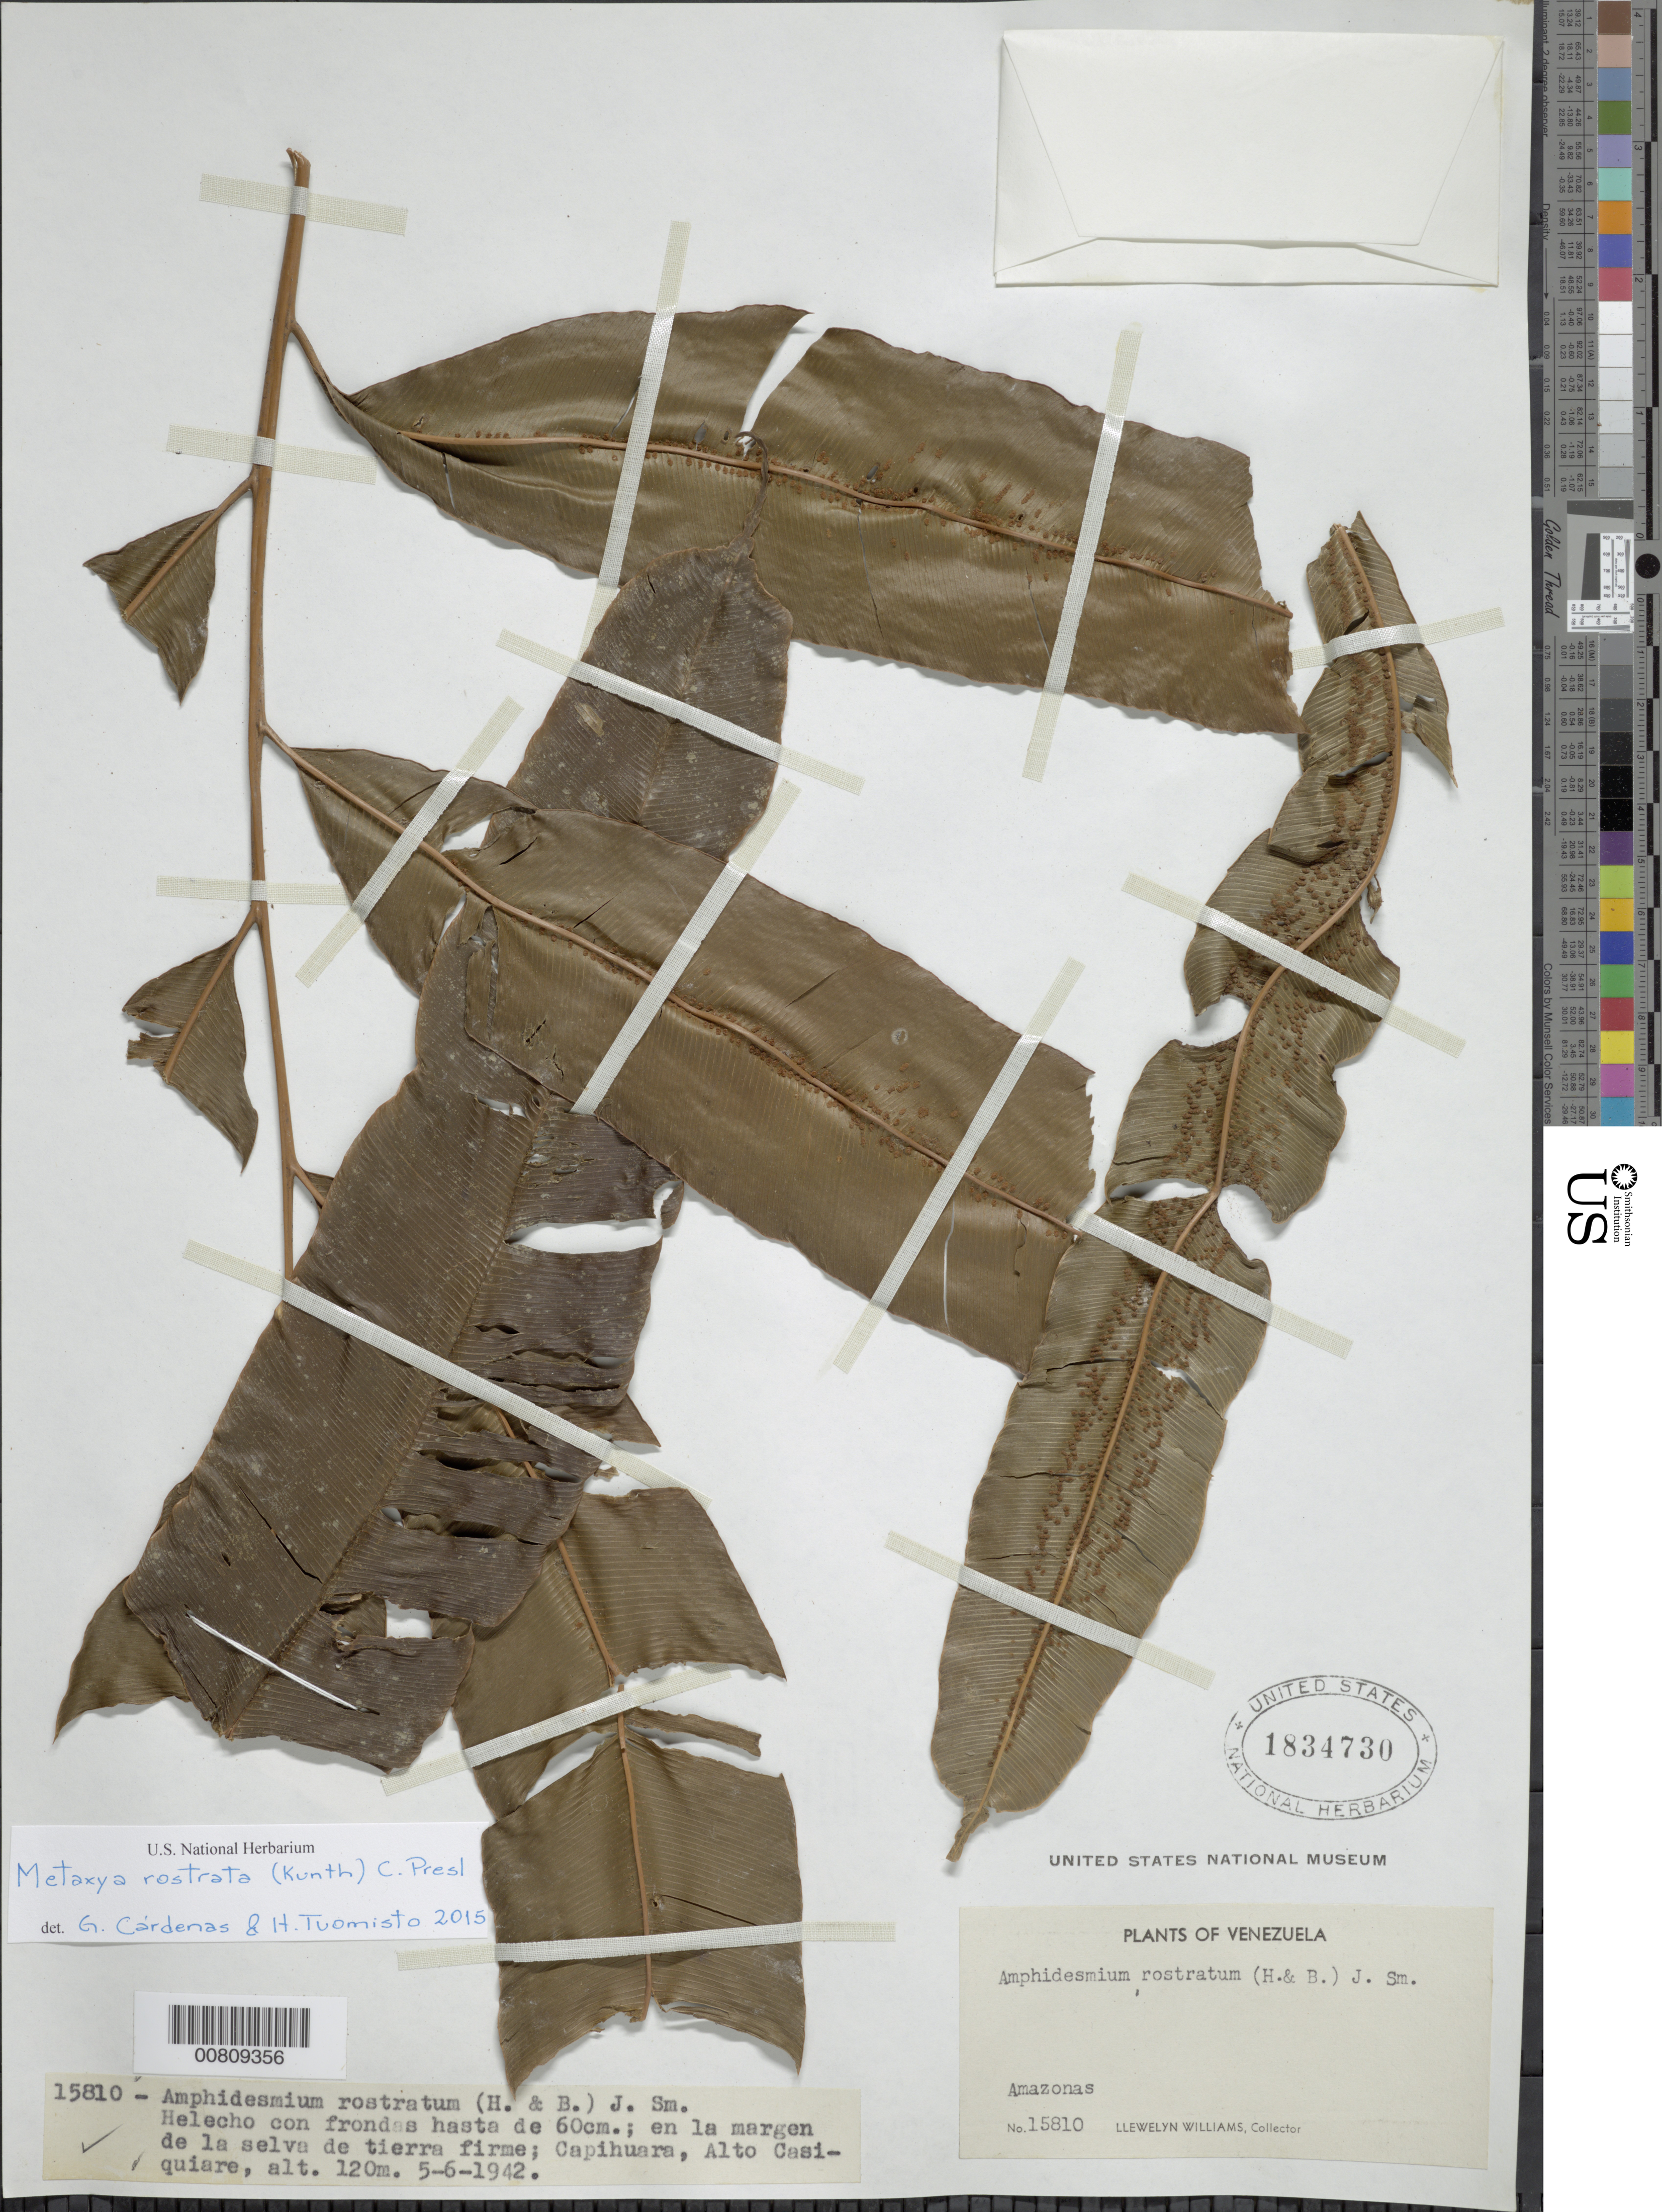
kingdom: Plantae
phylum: Tracheophyta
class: Polypodiopsida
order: Cyatheales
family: Metaxyaceae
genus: Metaxya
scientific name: Metaxya rostrata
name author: (Kunth) C. Presl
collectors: Ll. Williams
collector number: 15810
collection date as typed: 5-Jun-42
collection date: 1942-06-05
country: Venezuela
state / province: Amazonas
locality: Capihuara, Alto Casiquiare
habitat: Edge of terra firma forest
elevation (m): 120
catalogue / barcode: US 1834730